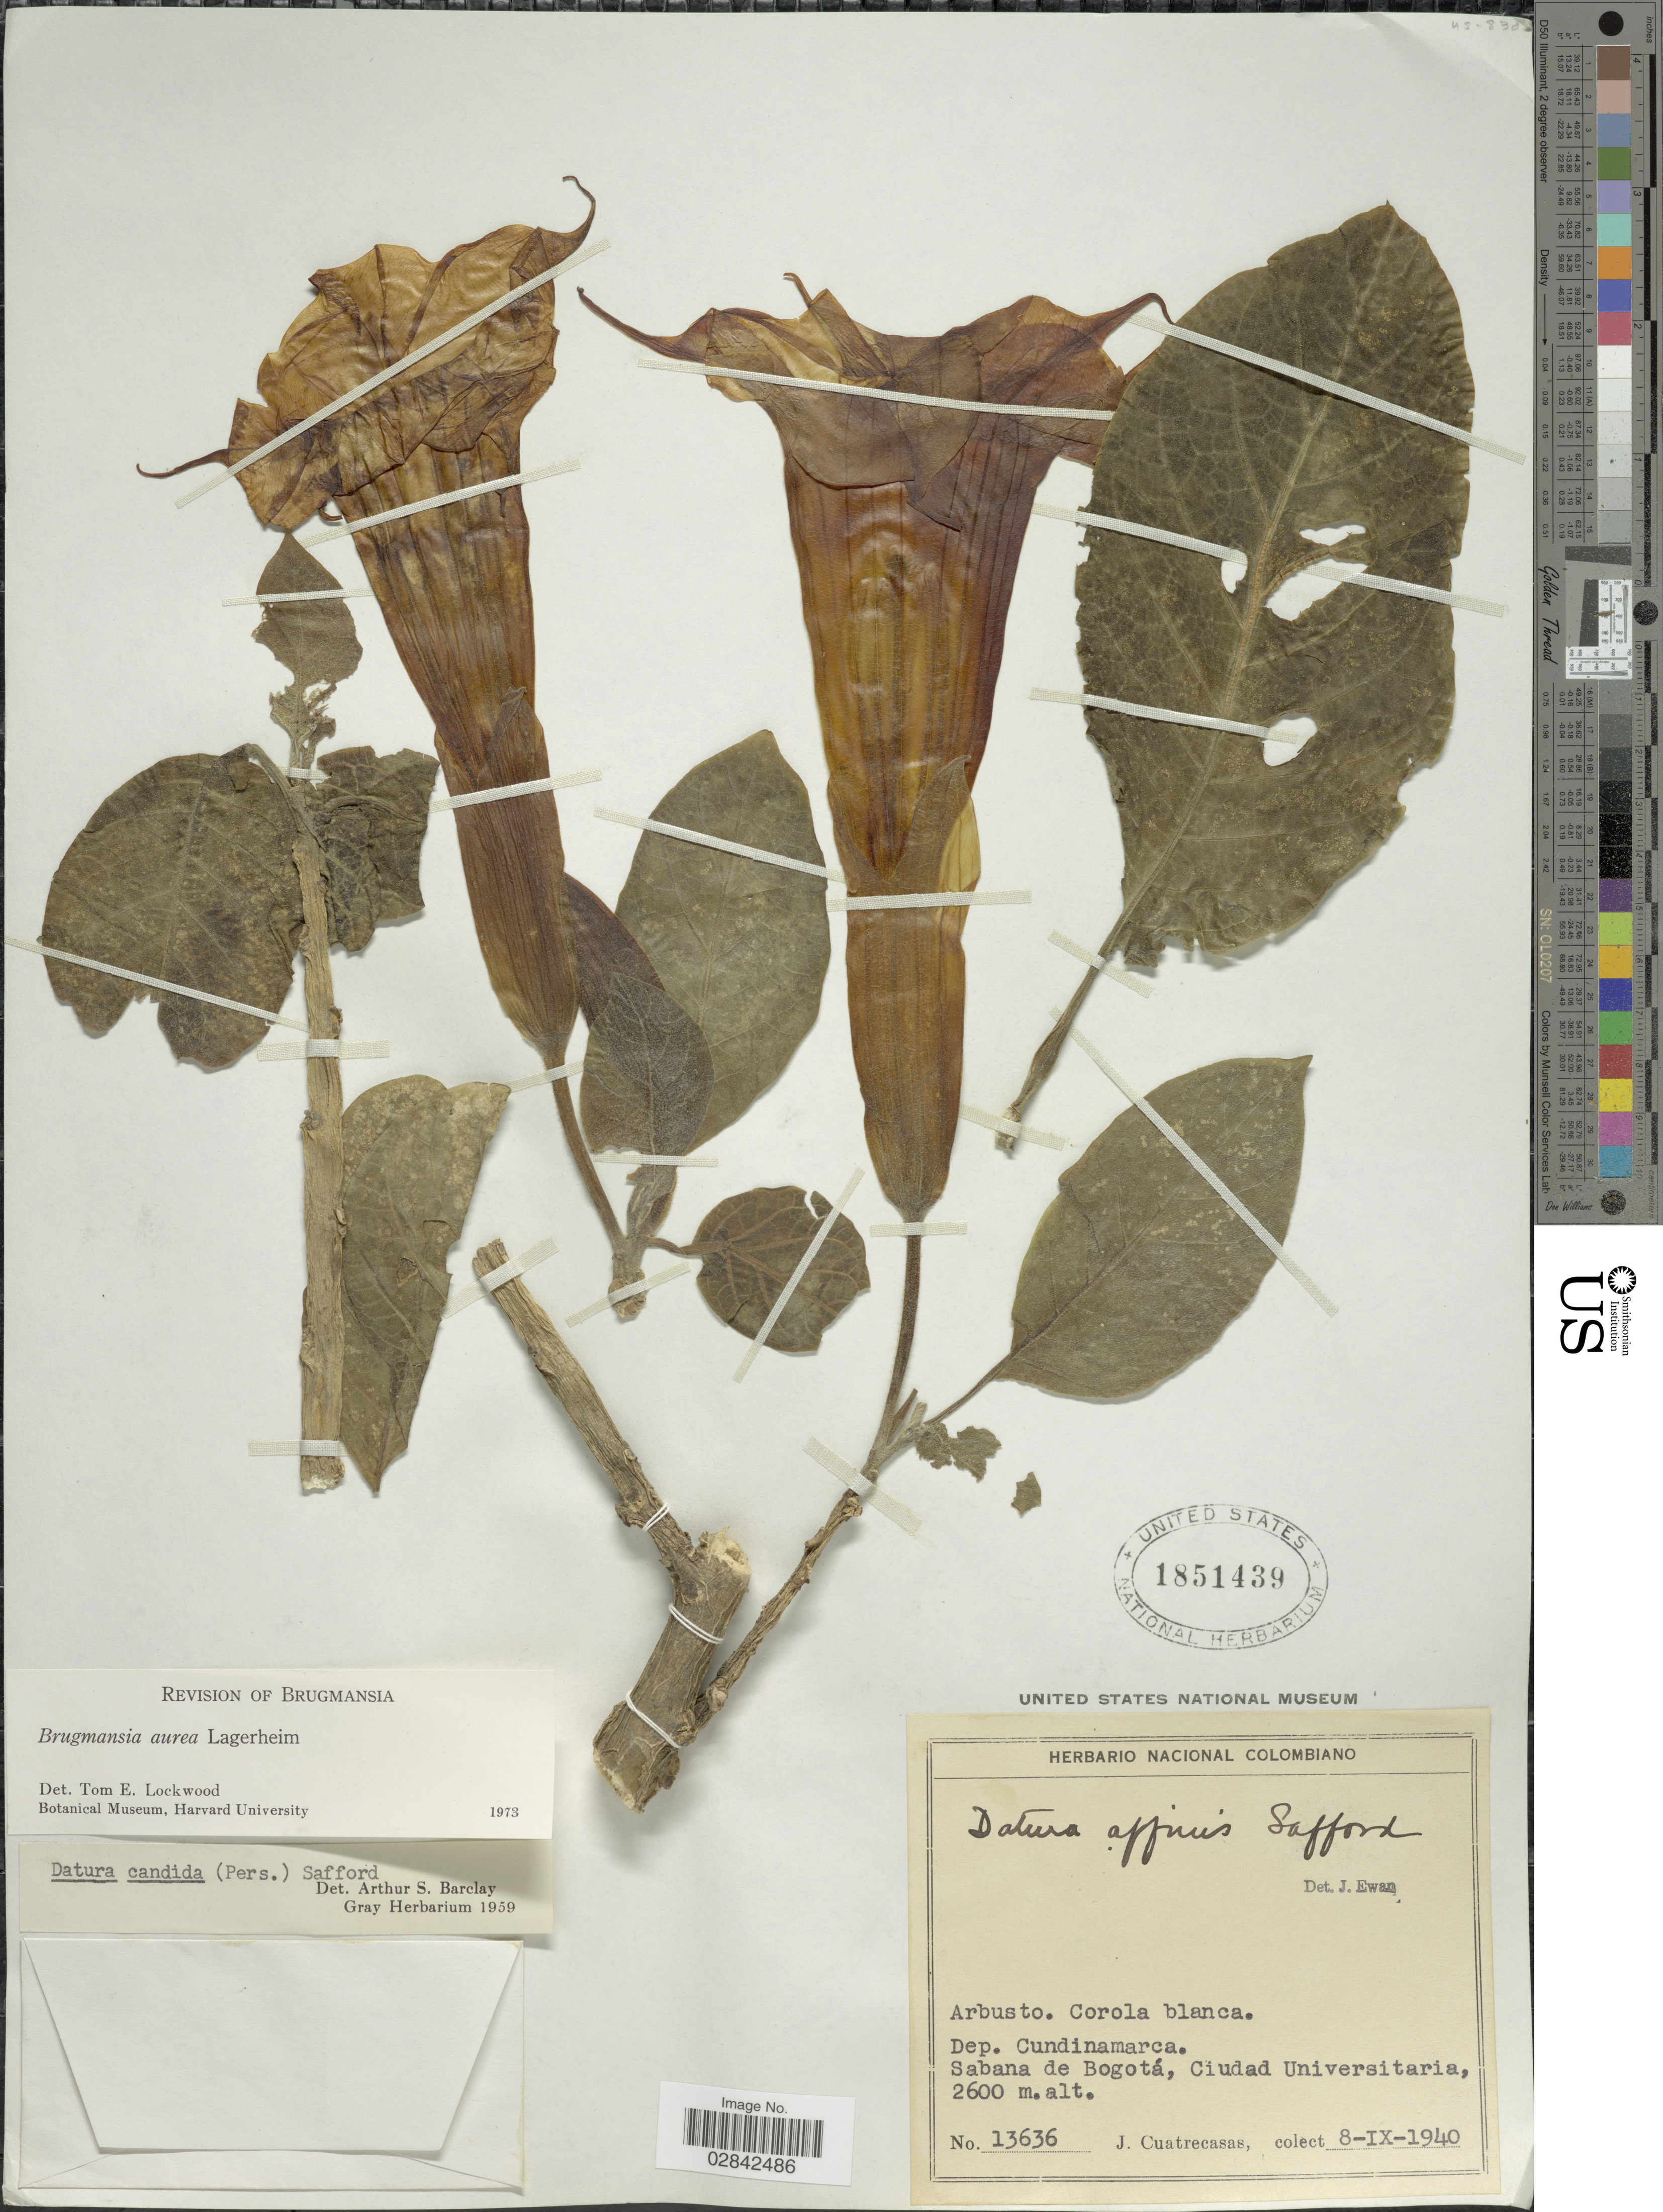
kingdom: Plantae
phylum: Tracheophyta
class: Magnoliopsida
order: Solanales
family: Solanaceae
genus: Brugmansia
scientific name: Brugmansia aurea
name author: Lagerh.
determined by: Lockwood, T. E.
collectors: J. Cuatrecasas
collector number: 13636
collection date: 1940-09-08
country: Colombia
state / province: Cundinamarca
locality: Dep. Cundinamarca. Sabana de Bogotá, Ciudad Universitaria.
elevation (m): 2600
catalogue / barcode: US 1851439